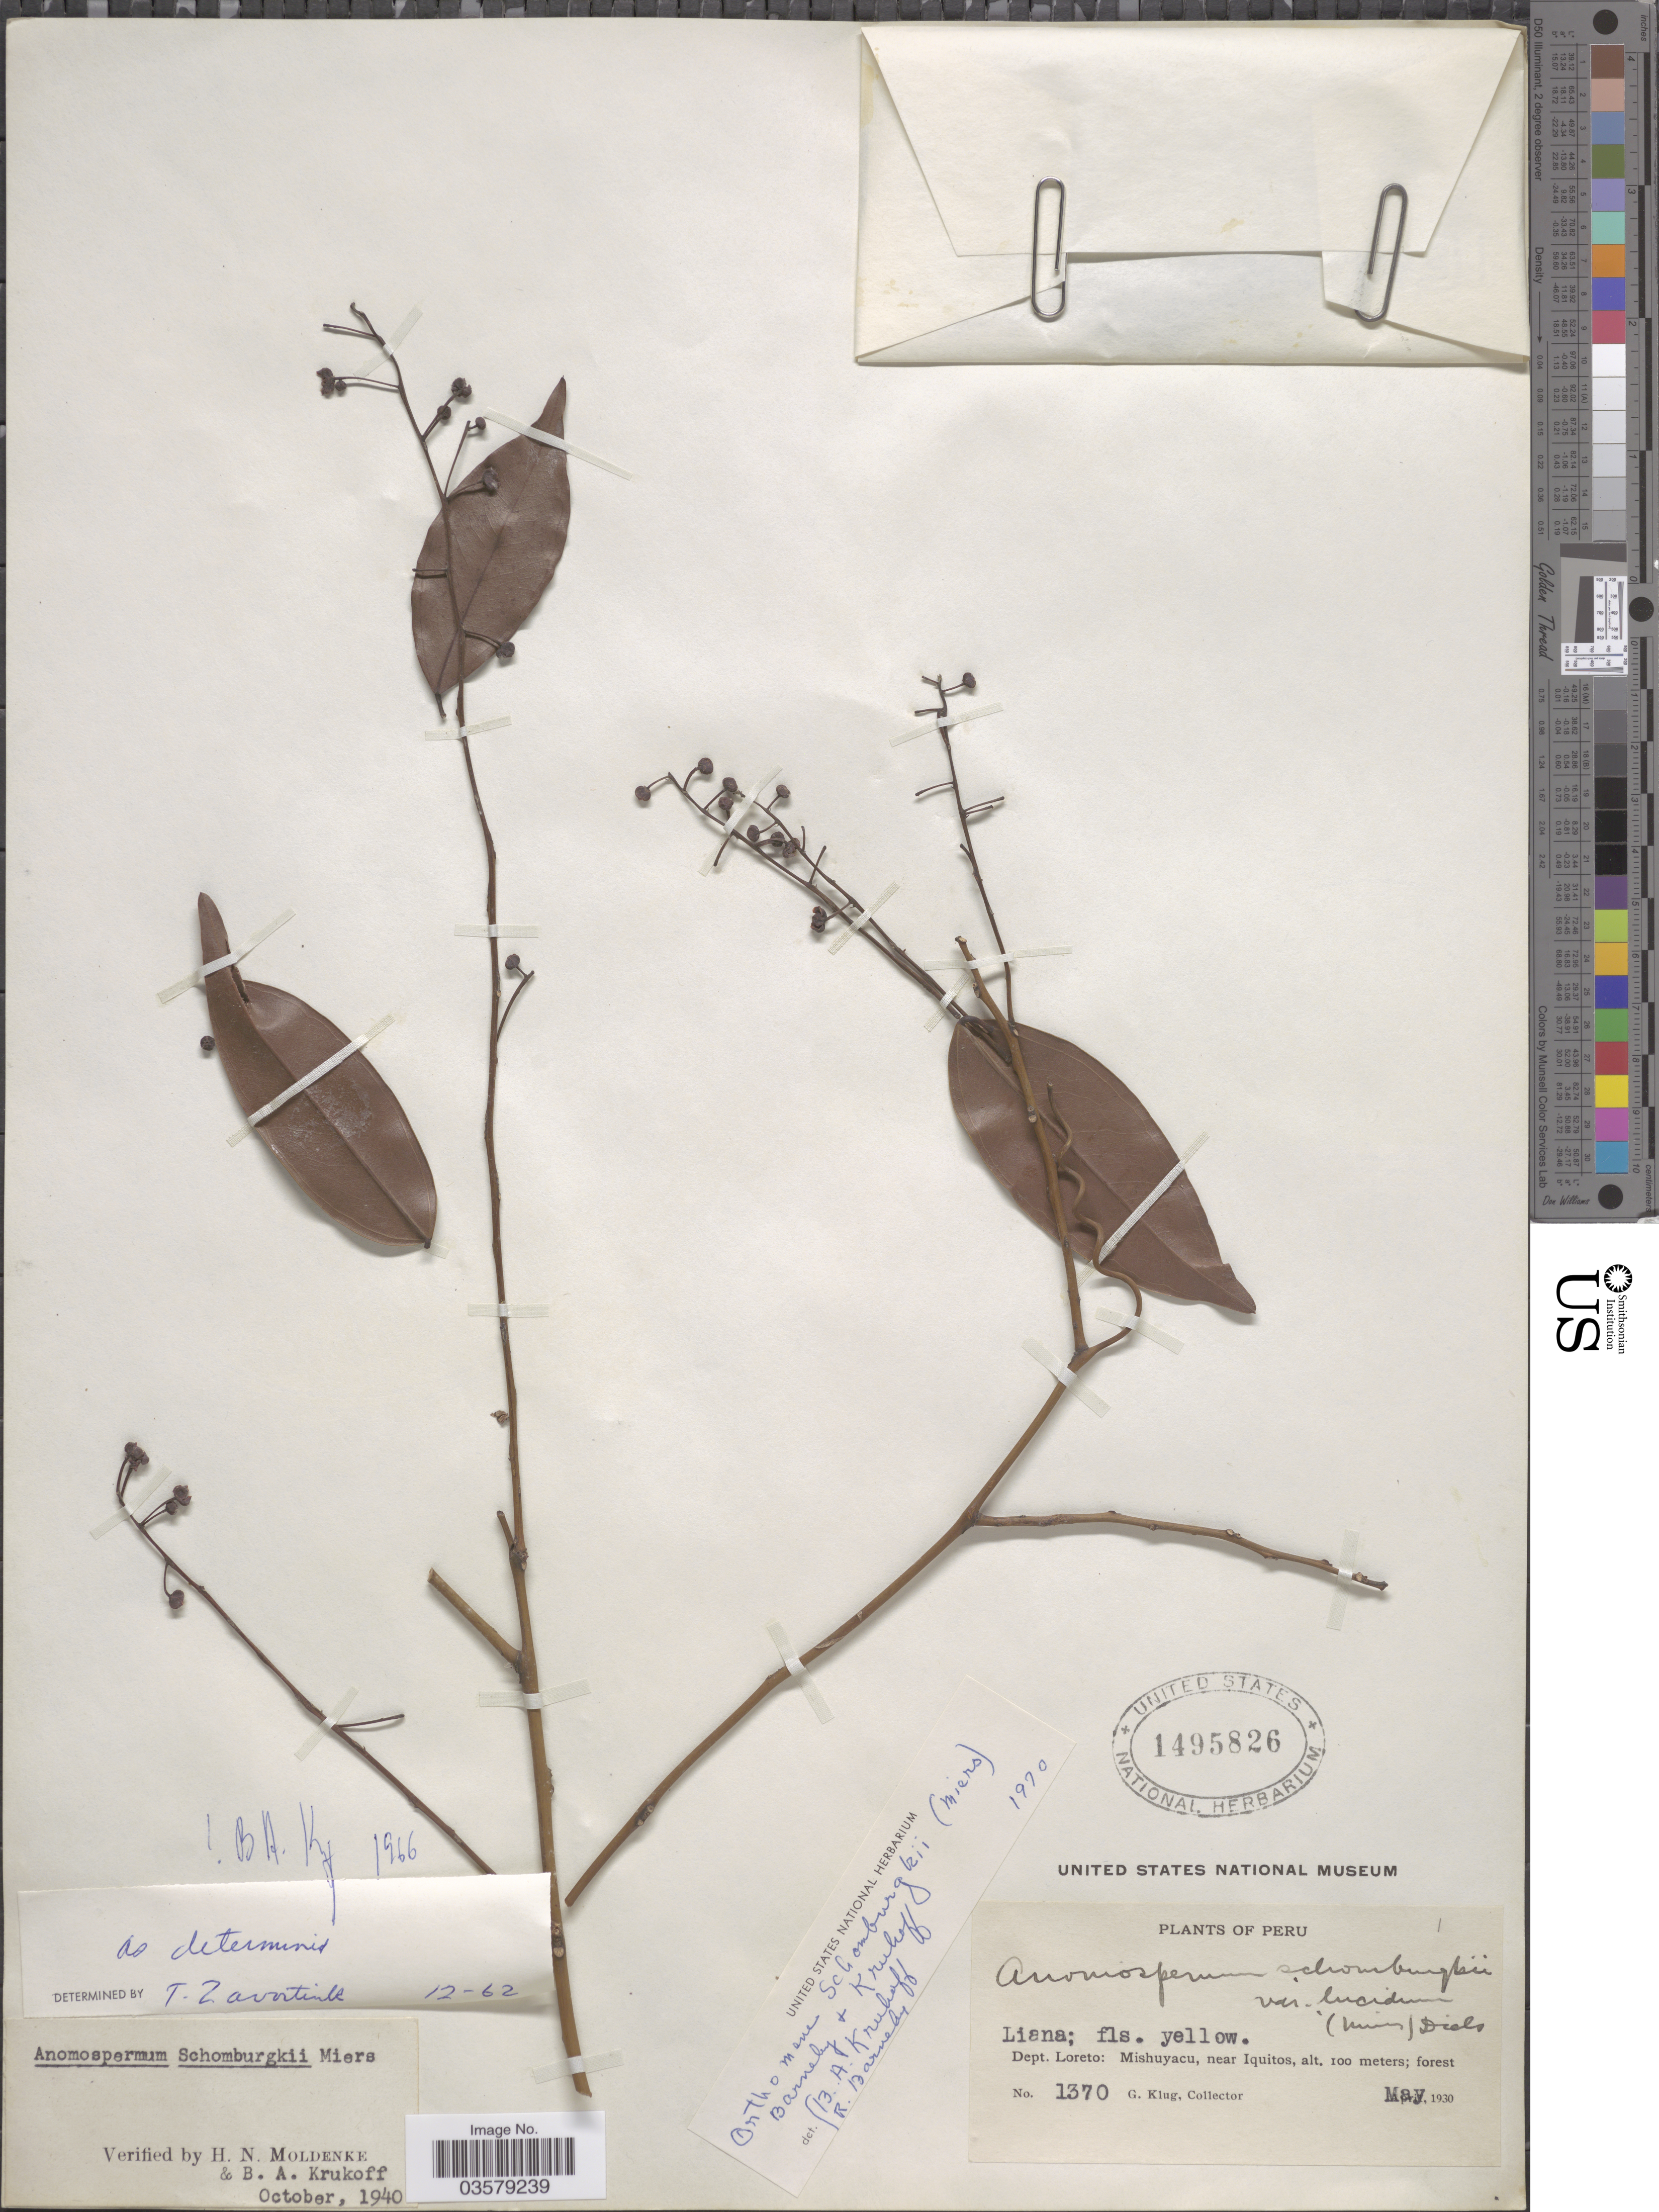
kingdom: Plantae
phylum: Tracheophyta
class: Magnoliopsida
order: Ranunculales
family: Menispermaceae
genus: Anomospermum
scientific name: Anomospermum schomburgkii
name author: Miers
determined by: Strong, Mark T., (BOT), Smithsonian Institution - National Museum of Natural History (UNITED STATES)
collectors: G. Klug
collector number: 1370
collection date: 1930-05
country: Peru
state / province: Loreto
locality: Dept. Loreto: Mishuyacu, near Iquitos.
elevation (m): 100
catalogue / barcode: US 1495826